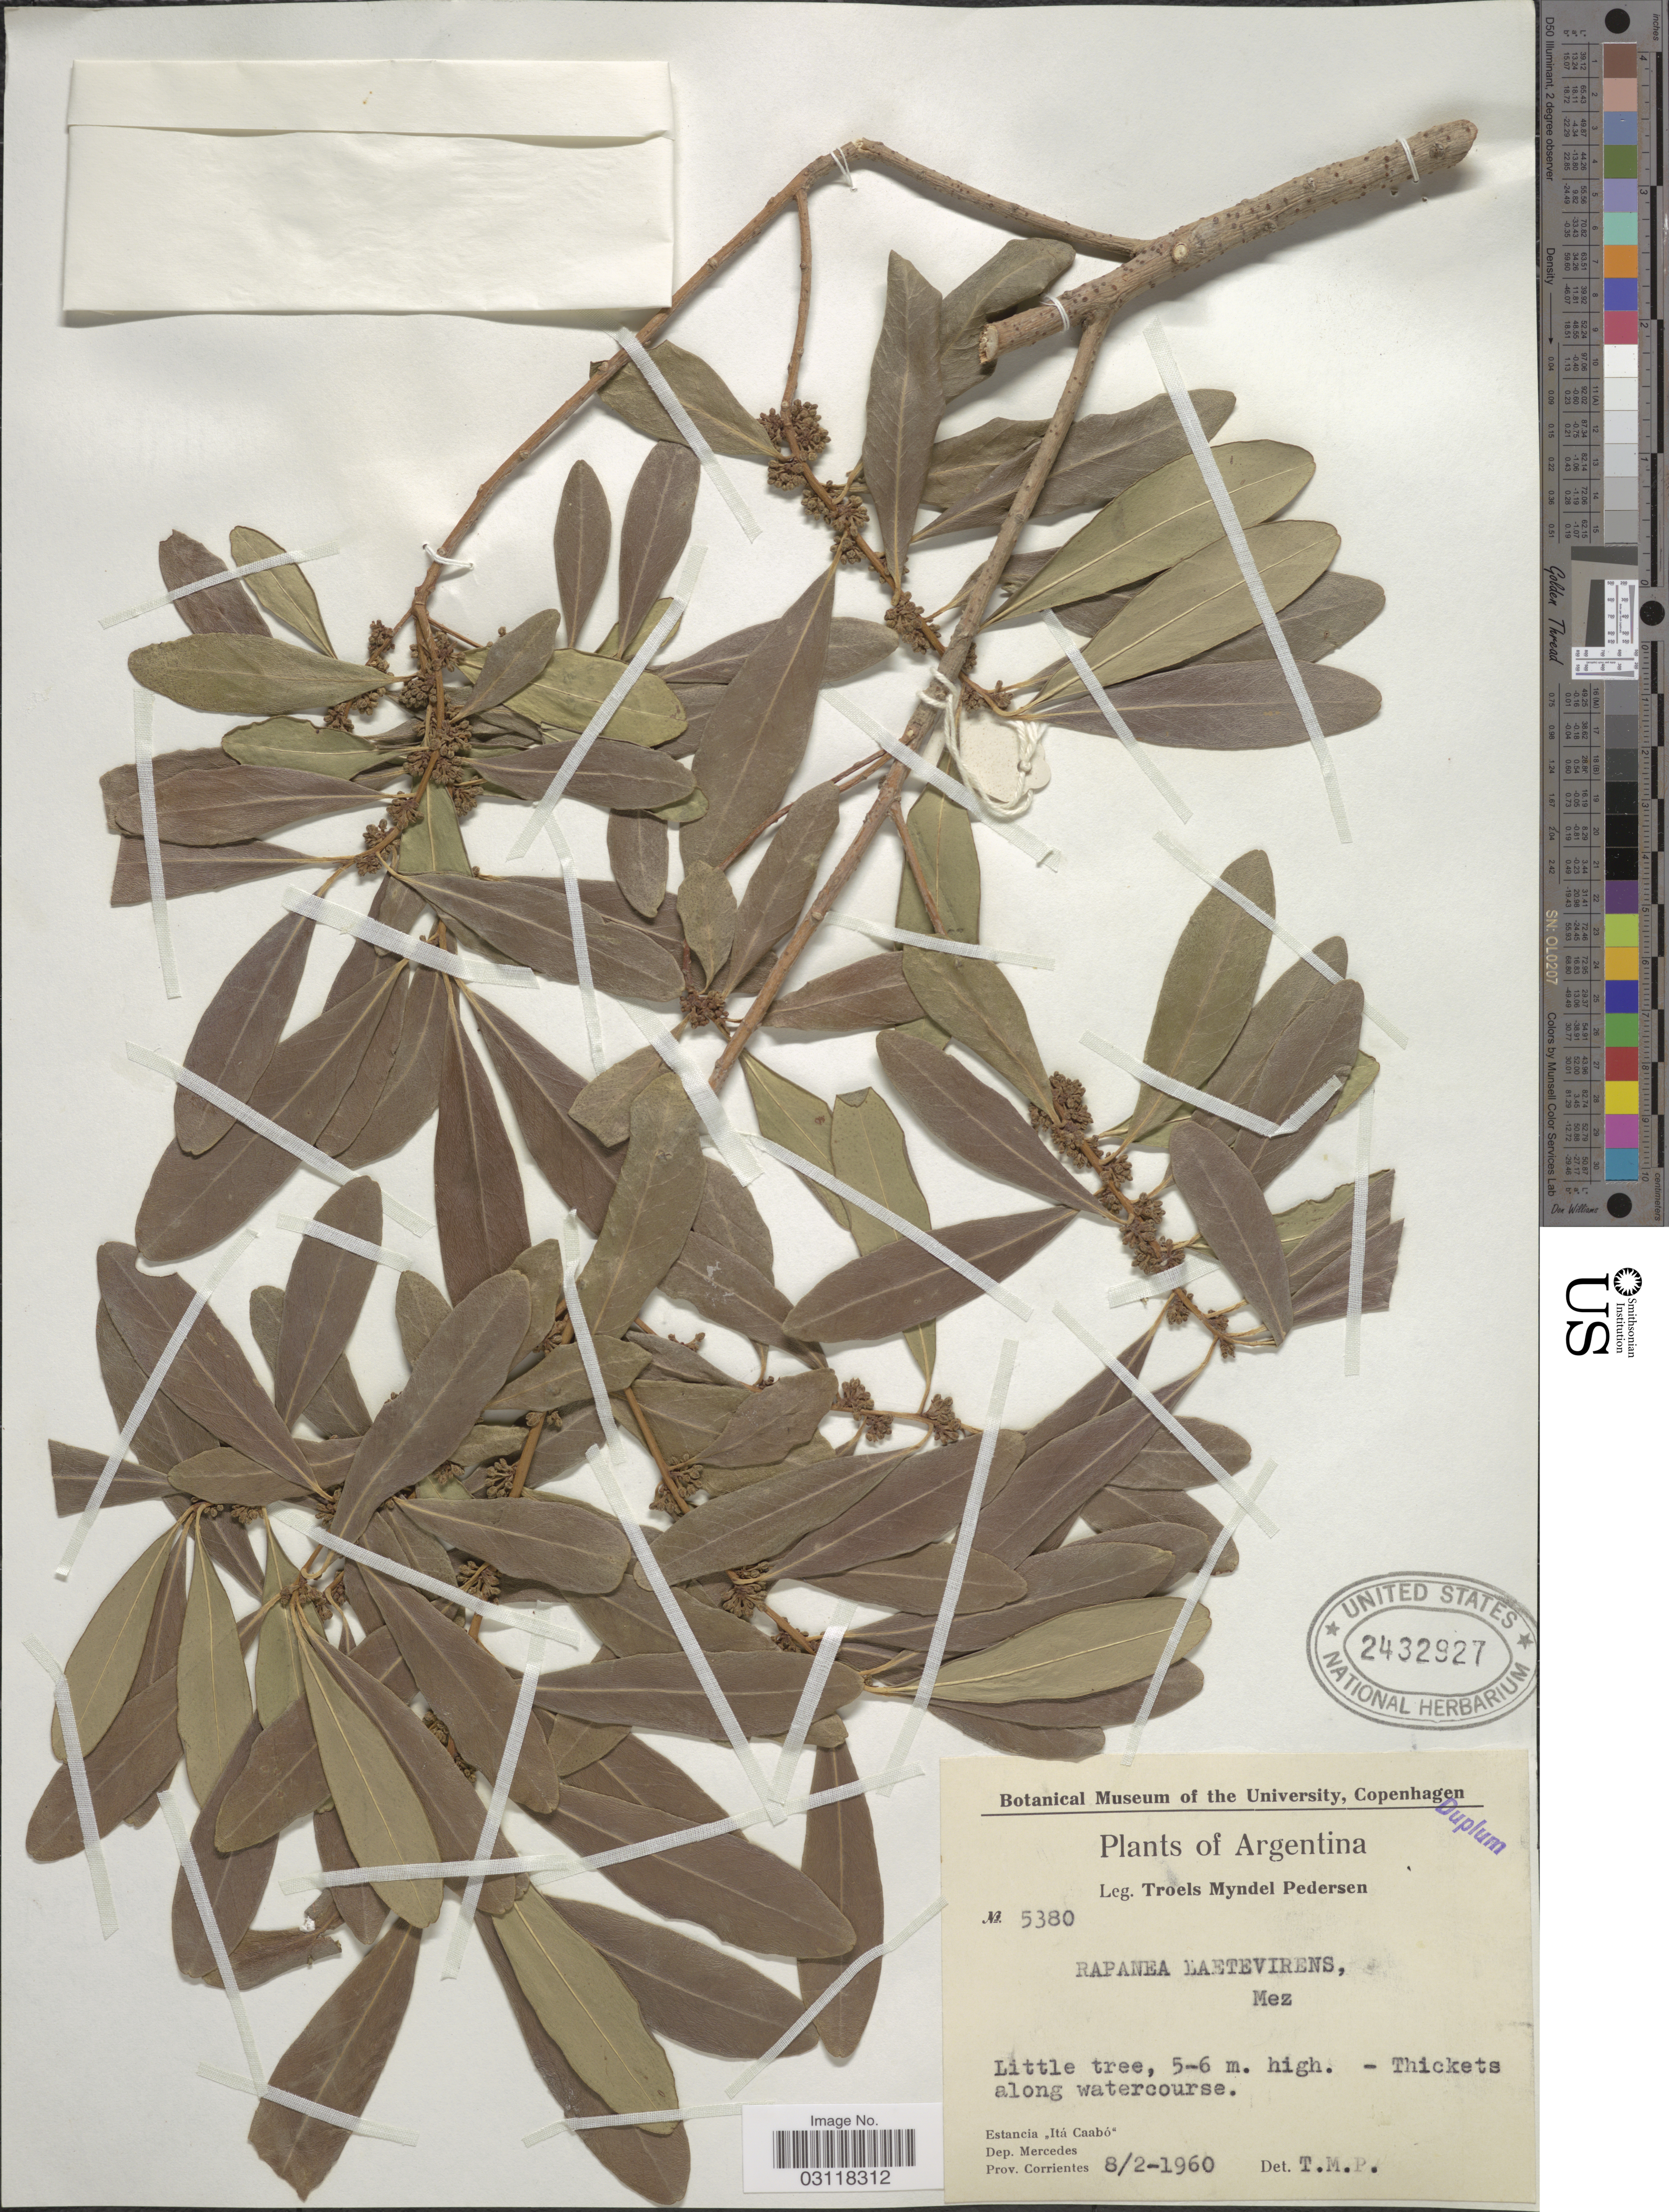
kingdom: Plantae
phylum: Tracheophyta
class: Magnoliopsida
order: Ericales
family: Primulaceae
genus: Rapanea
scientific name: Rapanea laetevirens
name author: Mez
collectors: T. Pederson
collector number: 5380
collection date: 1960-02-08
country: Argentina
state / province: Corrientes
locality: Thickets along watercourse. Estancia "Caabó". Dep. Mercedes. Prov. Corrientes.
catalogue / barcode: US 2432927